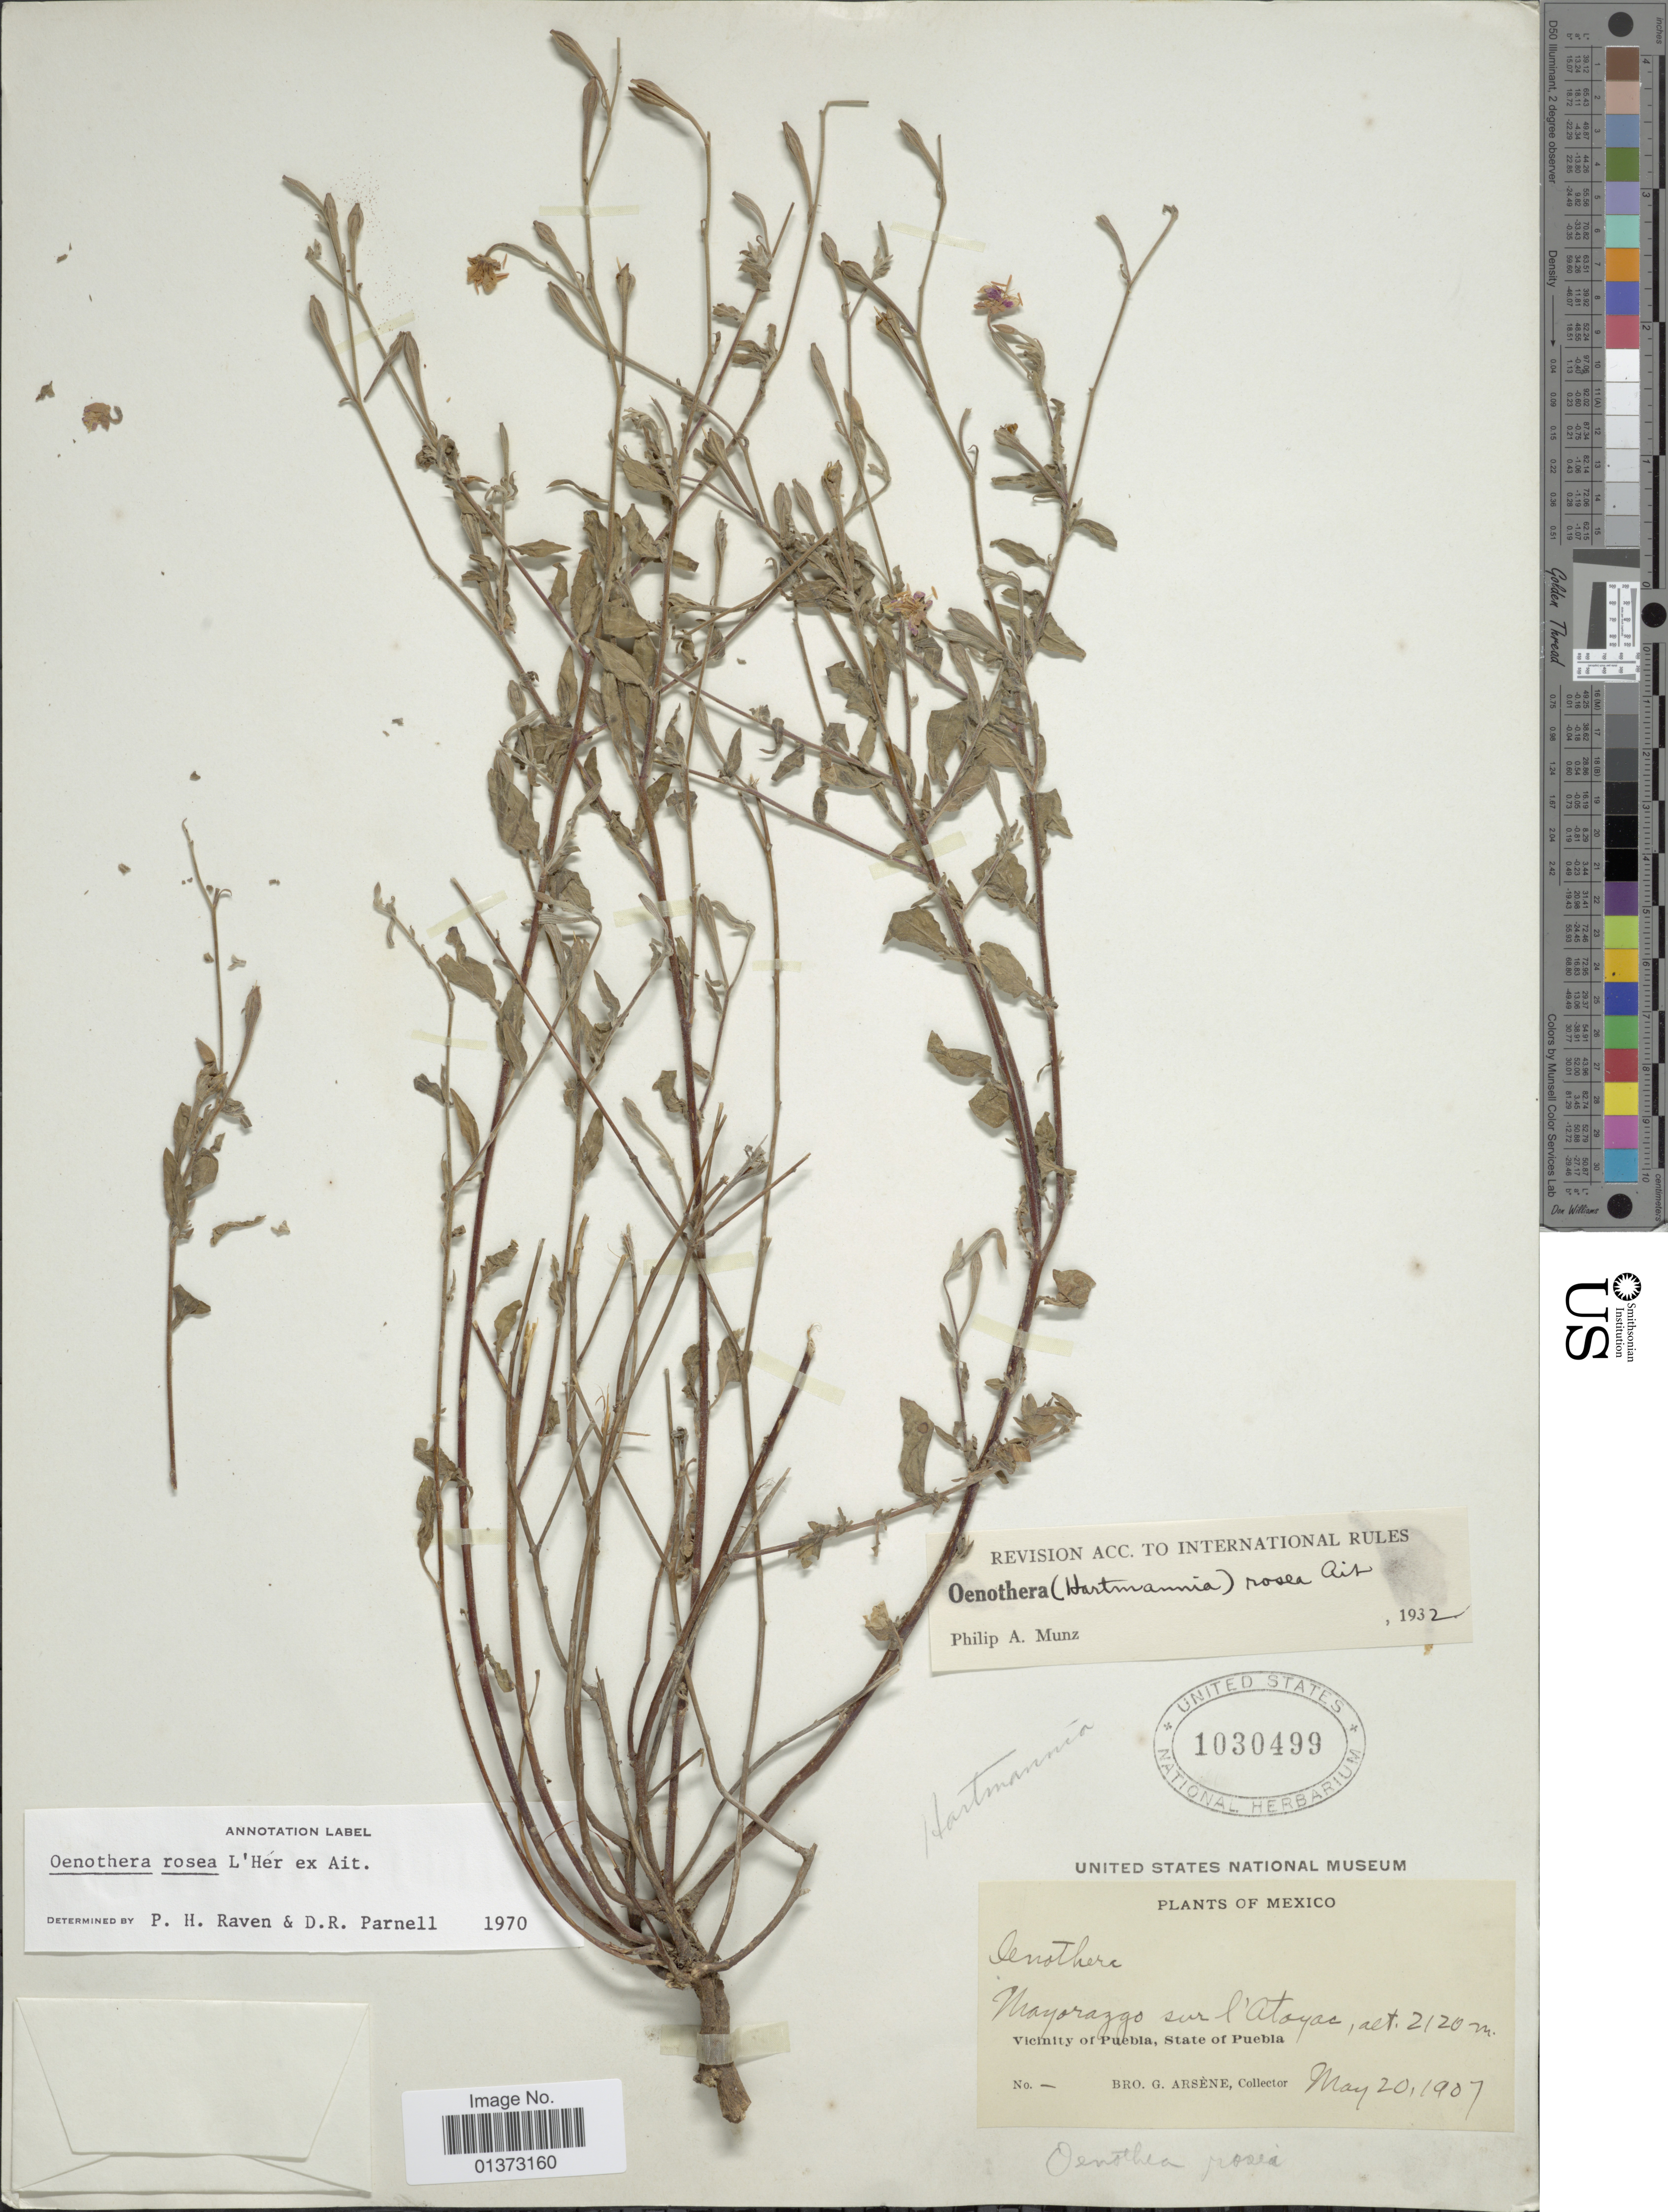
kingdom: Plantae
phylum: Tracheophyta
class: Magnoliopsida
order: Myrtales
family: Onagraceae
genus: Oenothera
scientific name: Oenothera rosea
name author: L'Hér. ex Aiton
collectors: Bro. G. Arsène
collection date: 1907-05-20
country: Mexico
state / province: Puebla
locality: Mayorazgo sur l'Atoyac [Mayorazgo on the Atoyac]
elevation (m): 2120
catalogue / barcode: US 1030499